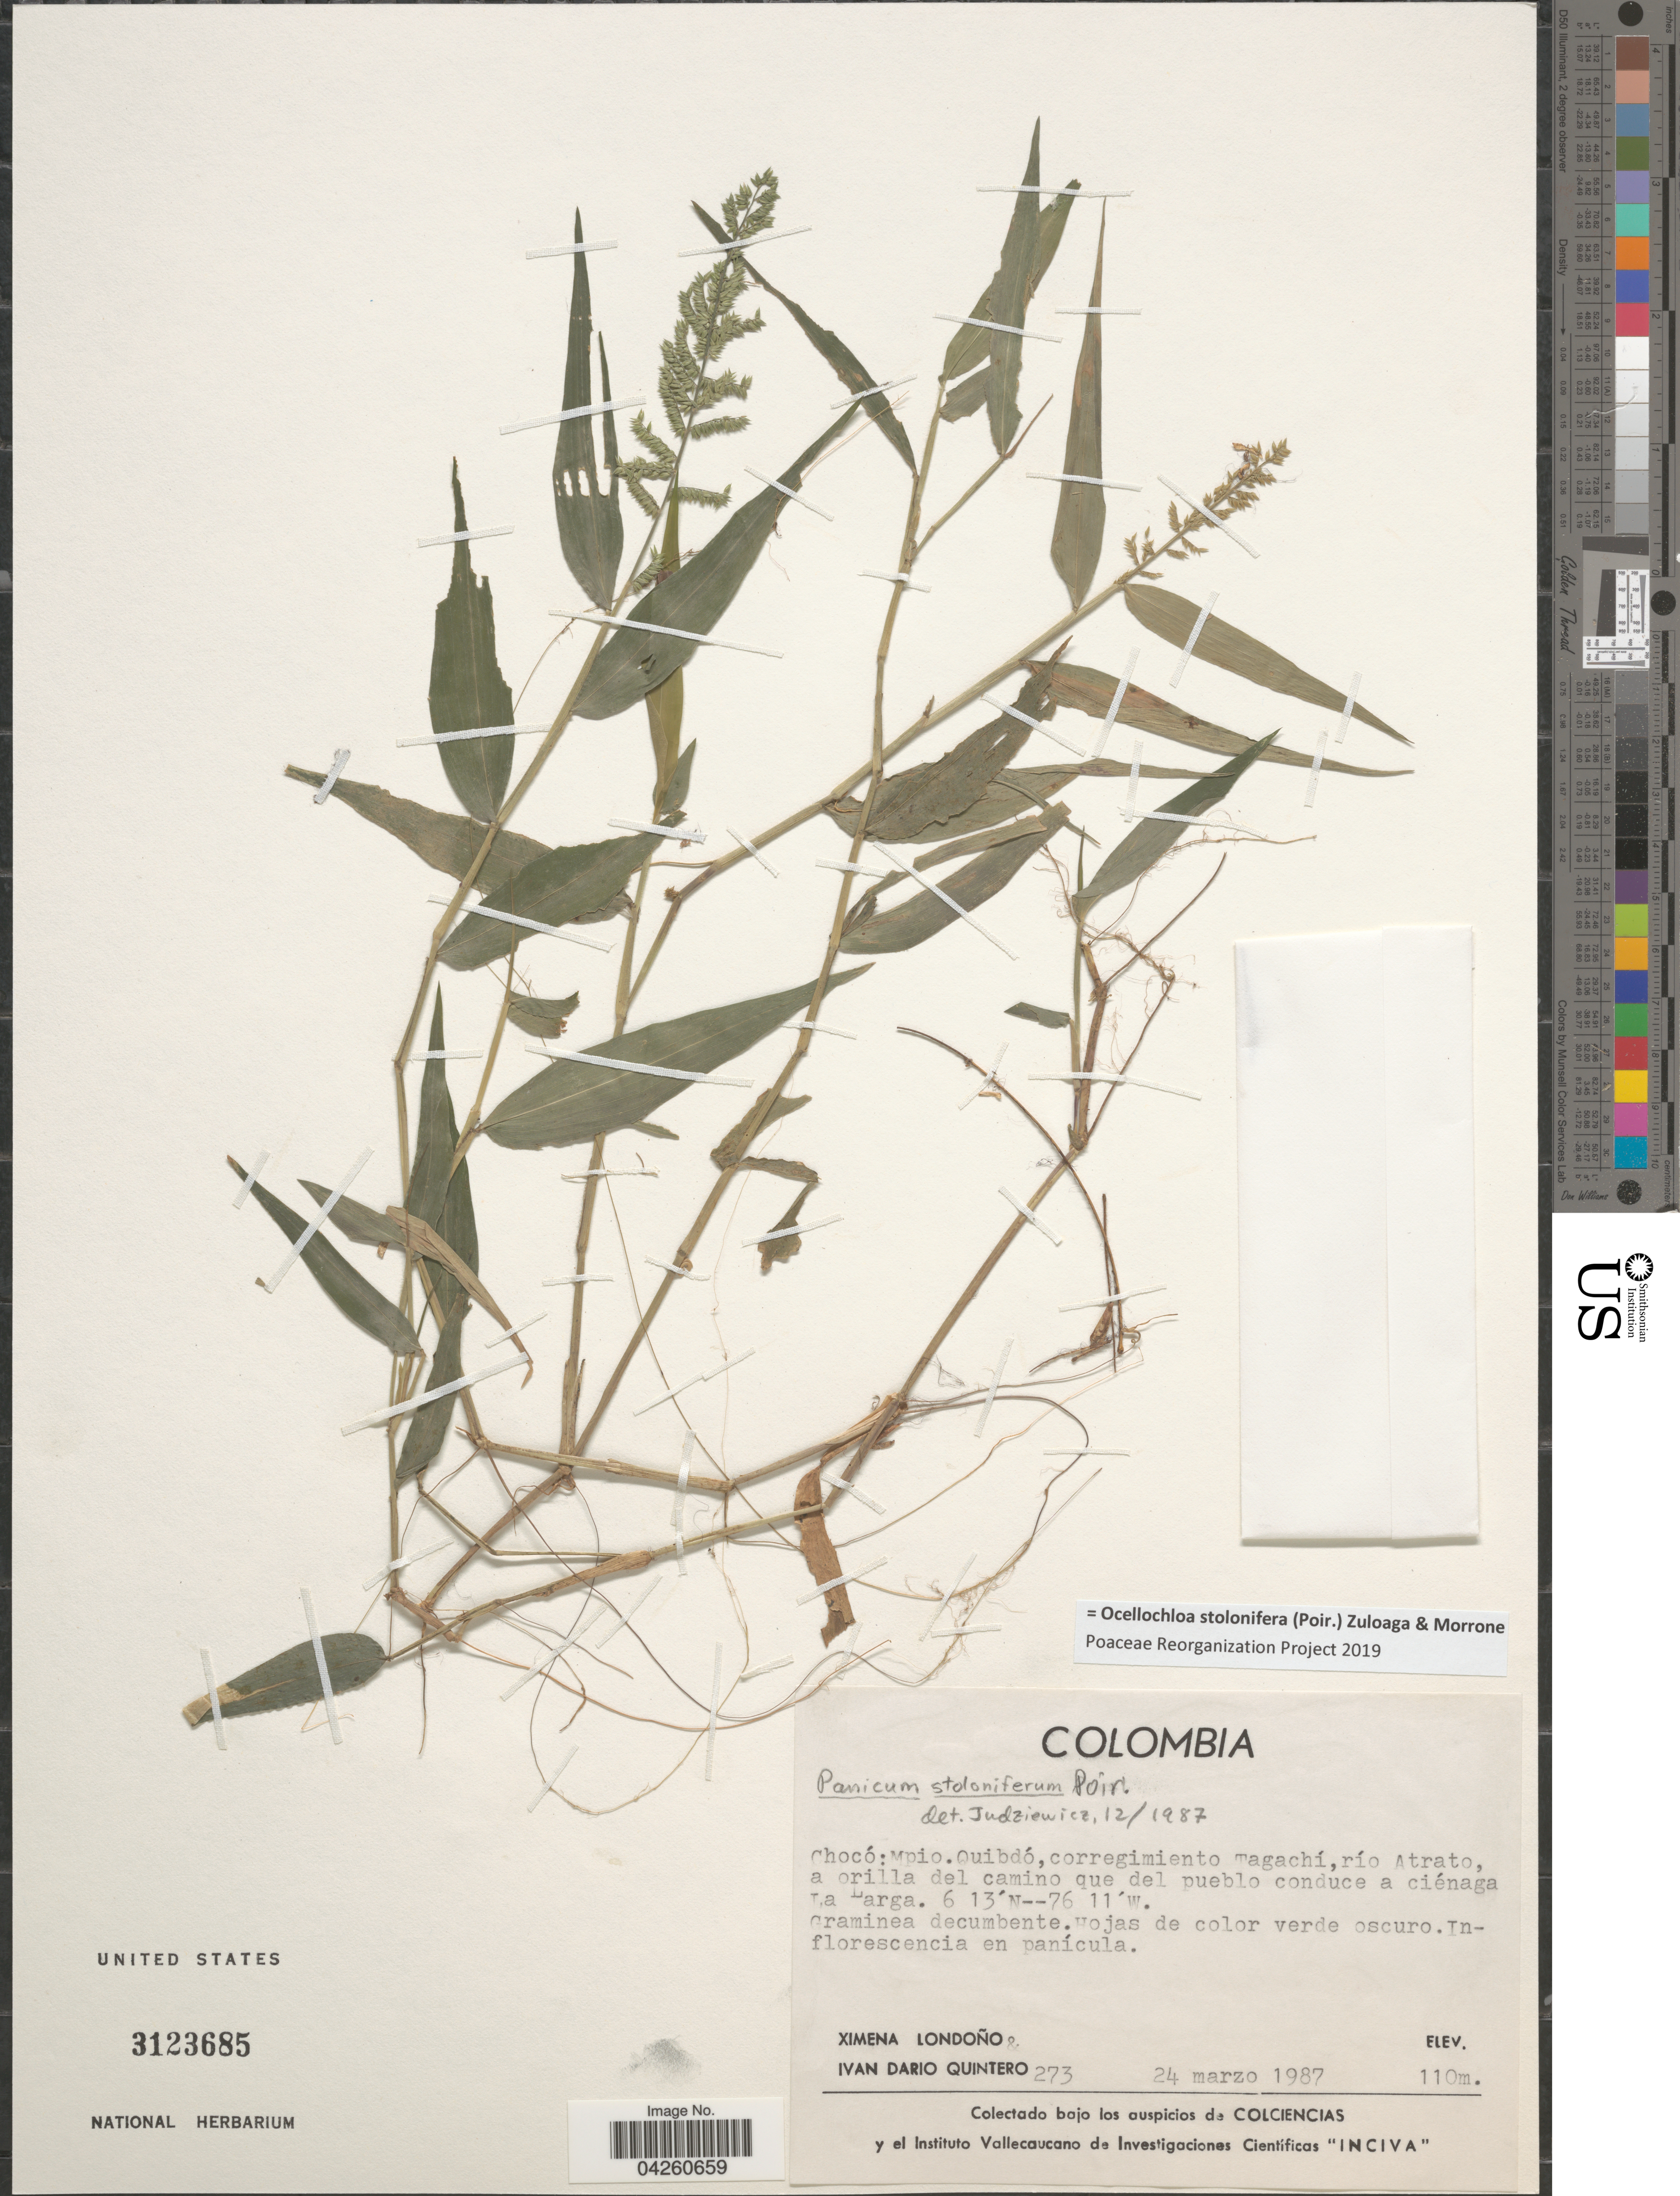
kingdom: Plantae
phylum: Tracheophyta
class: Liliopsida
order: Poales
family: Poaceae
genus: Ocellochloa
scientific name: Ocellochloa stolonifera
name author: (Poir.) Zuloaga & Morrone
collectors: X. Londoño & I. Quintero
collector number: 273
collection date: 1987-03-24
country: Colombia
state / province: Chocó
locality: Mpio. Quibdó, corregimiento Tagachí, río Atrato, a orilla del camino que del pueblo conduce a ciénaga La Larga.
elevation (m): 110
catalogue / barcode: US 3123685